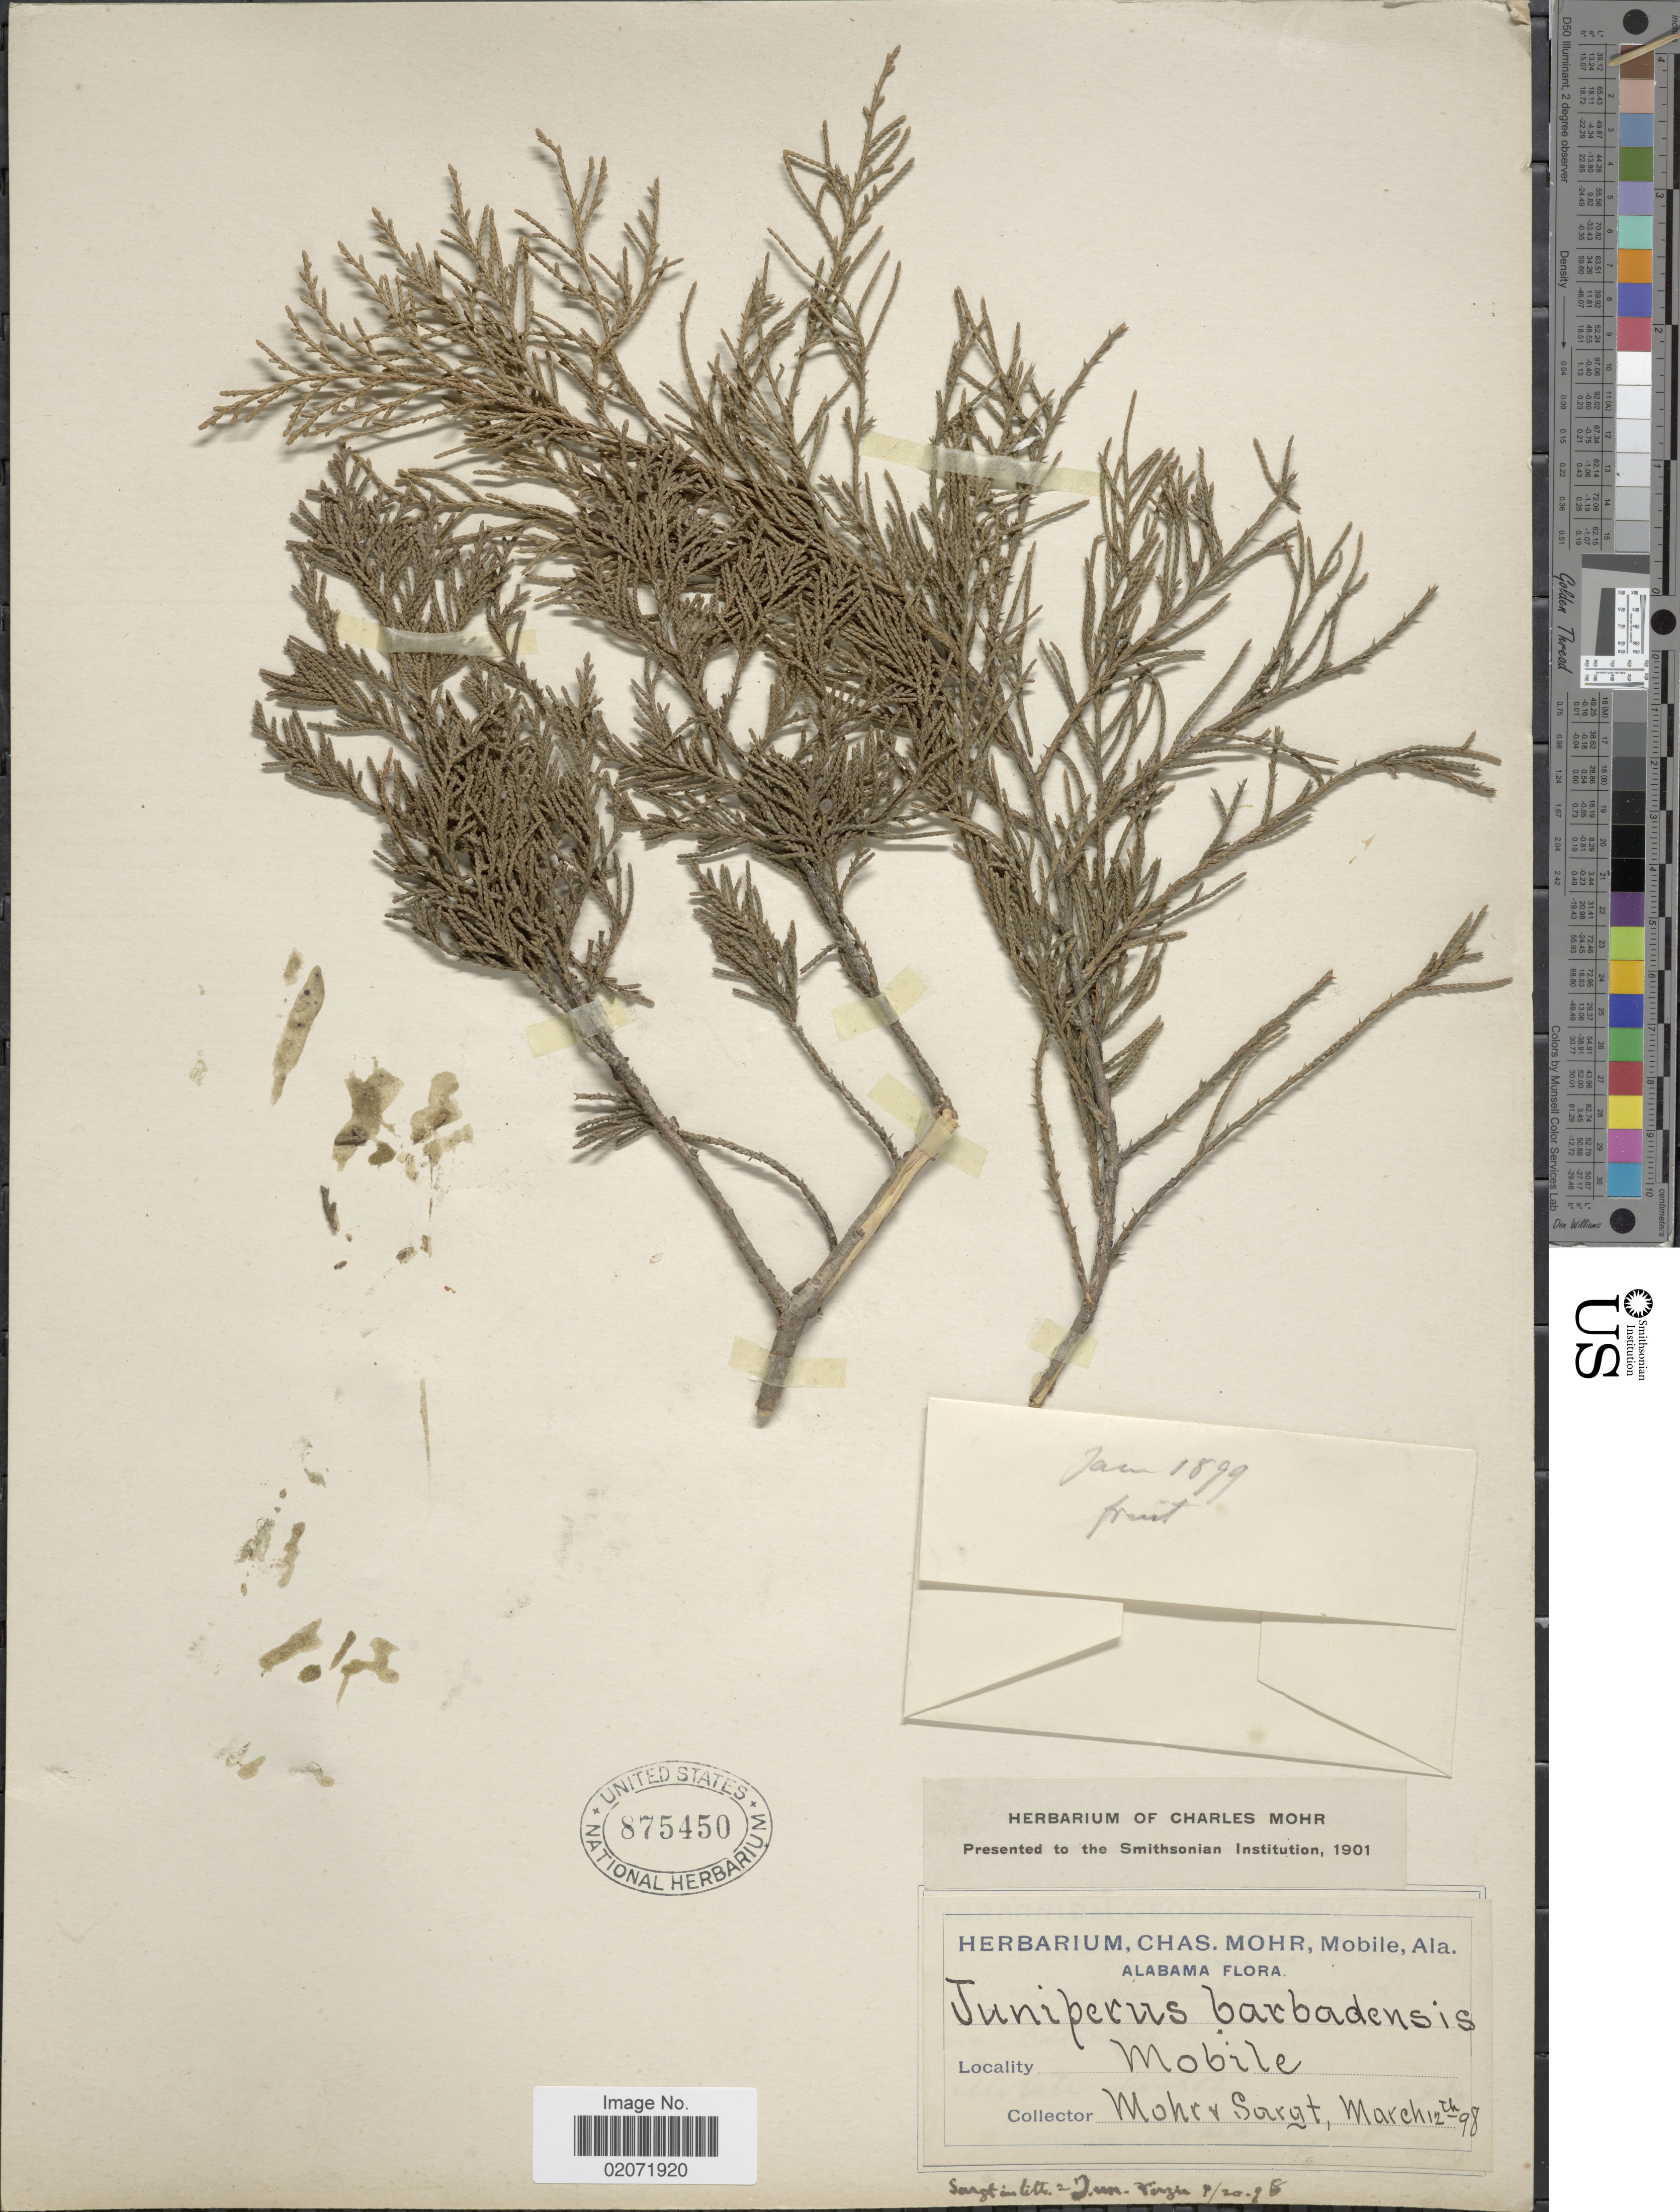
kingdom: Plantae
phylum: Tracheophyta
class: Pinopsida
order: Pinales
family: Cupressaceae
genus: Juniperus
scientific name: Juniperus silicicola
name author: (Small) L.H. Bailey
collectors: C. T. Mohr & -- Sargent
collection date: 1898-03-12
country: United States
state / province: Alabama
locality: Mobile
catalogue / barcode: US 875450